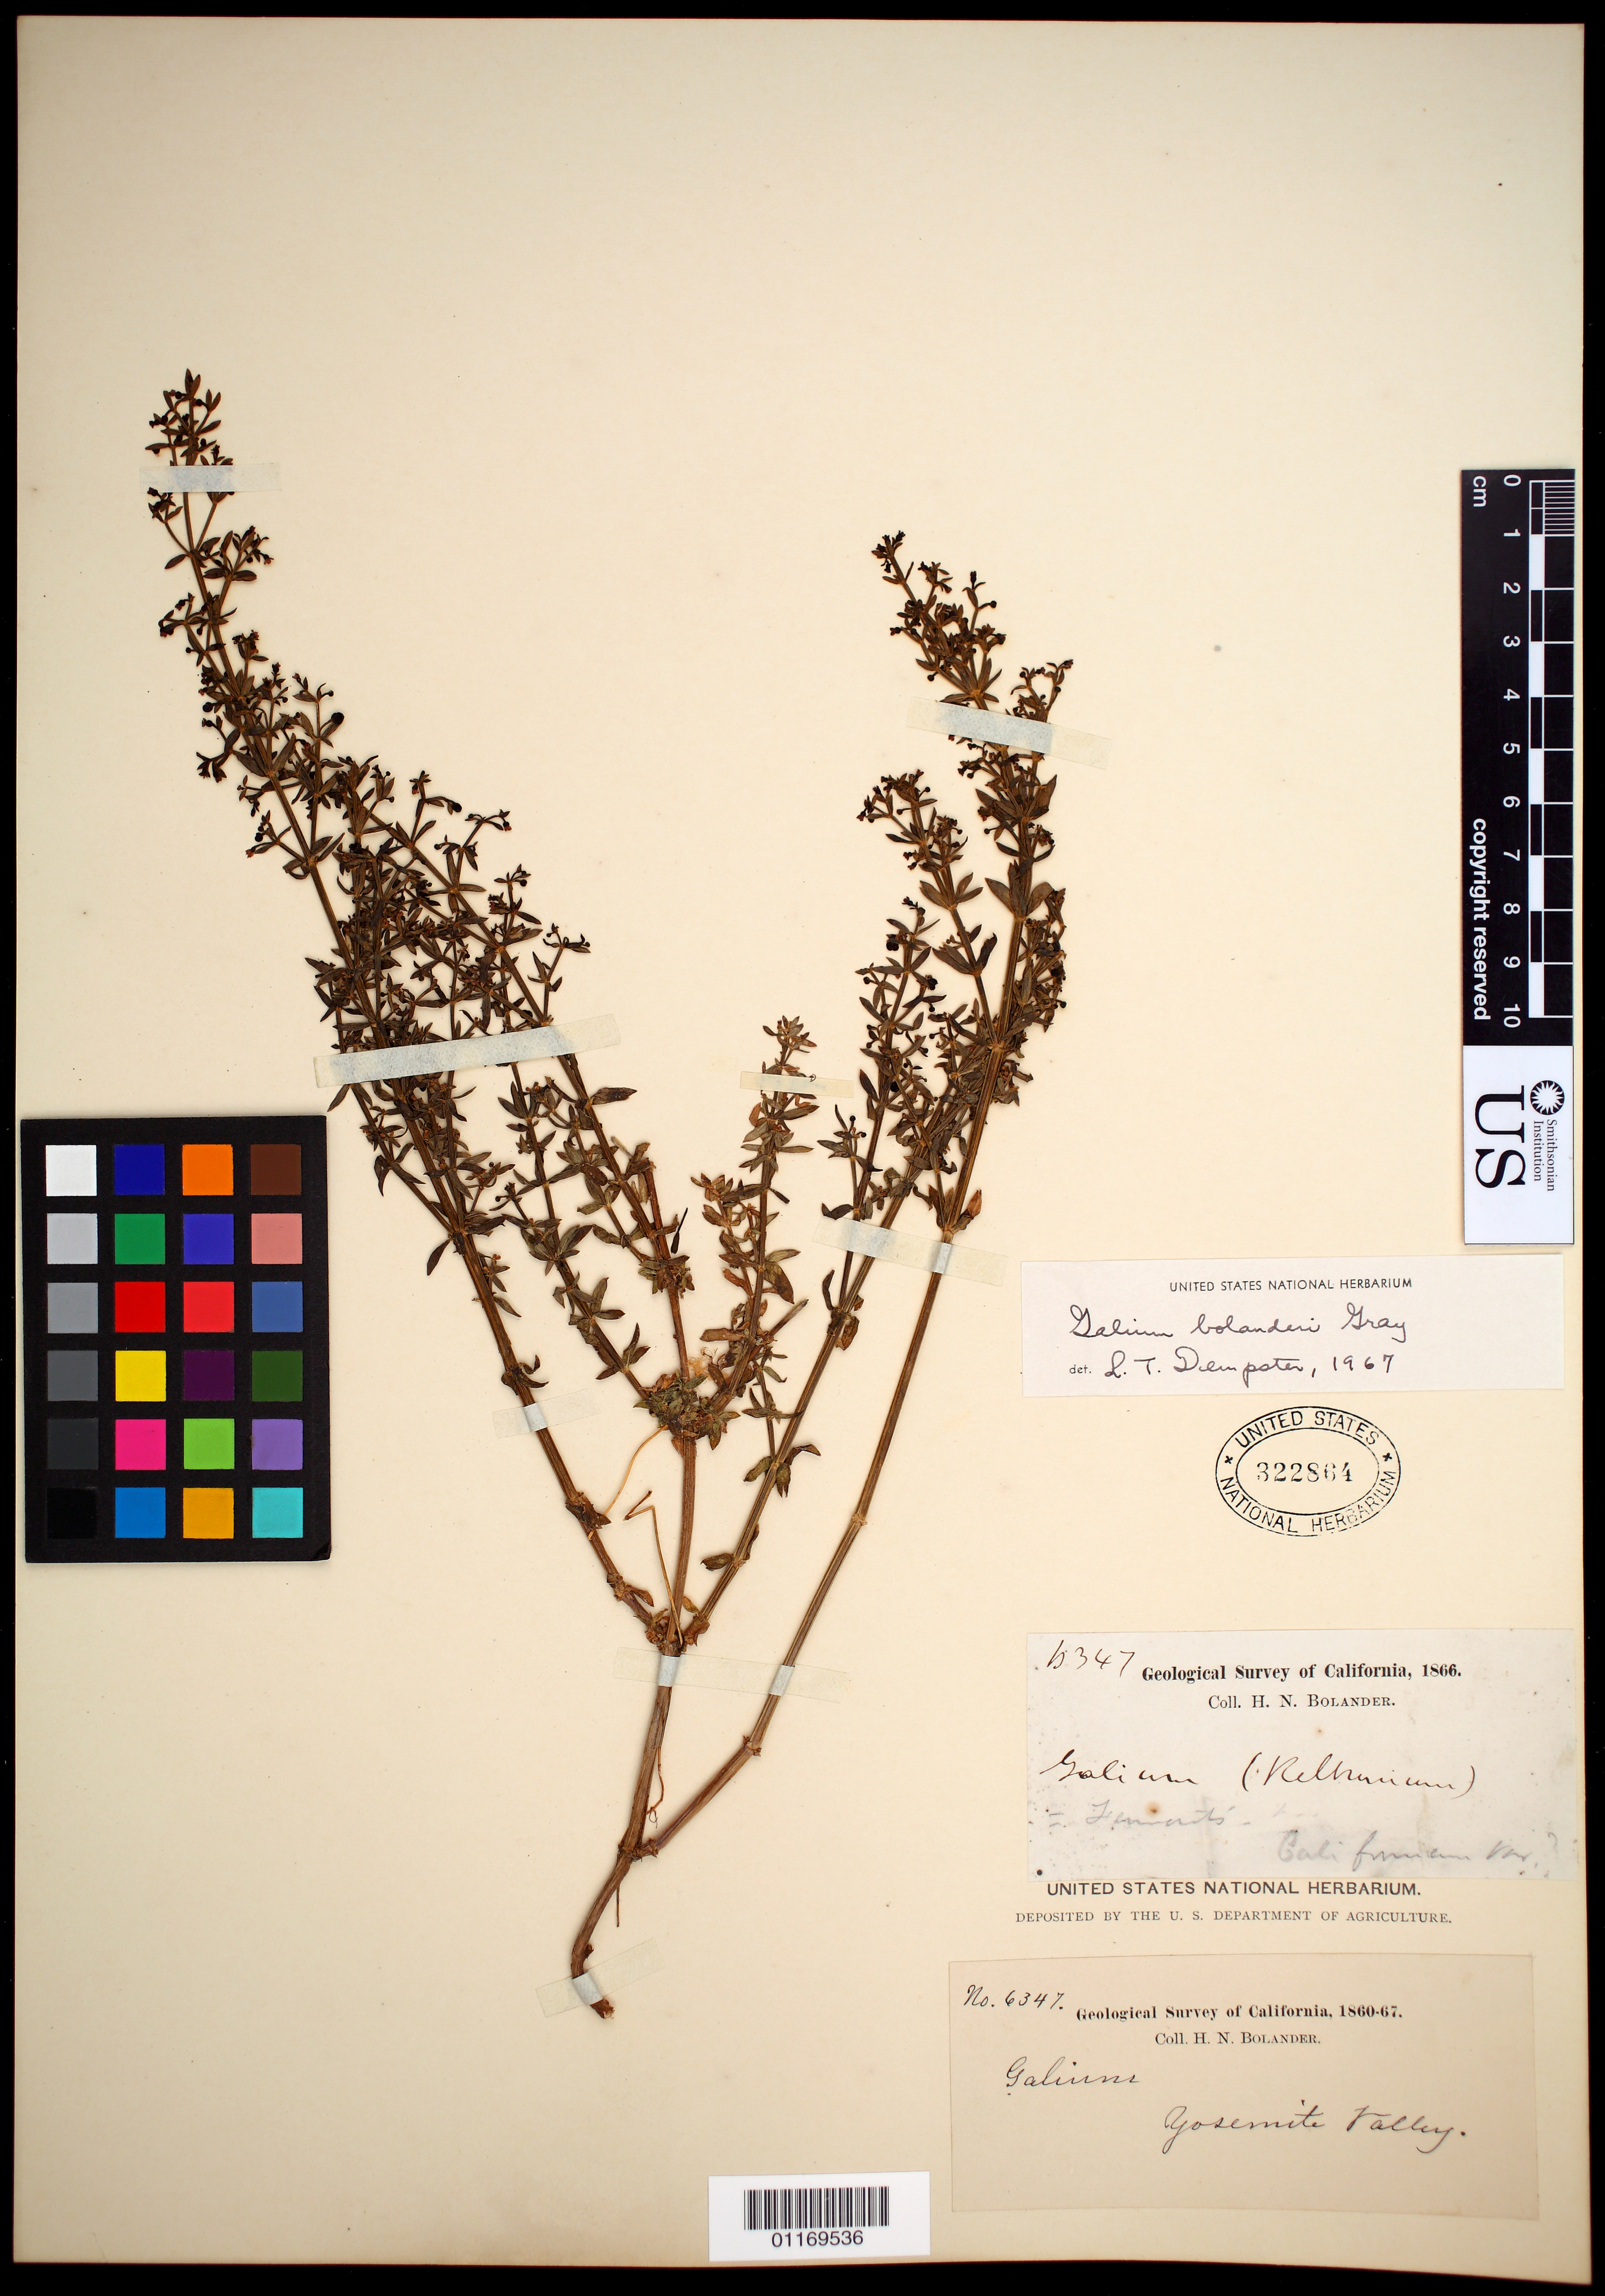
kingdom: Plantae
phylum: Tracheophyta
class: Magnoliopsida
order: Gentianales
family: Rubiaceae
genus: Galium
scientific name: Galium bolanderi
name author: A. Gray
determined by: Dempster, L. T.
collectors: H. Bolander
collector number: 6347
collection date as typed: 1866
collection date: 1866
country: United States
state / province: California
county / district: Mariposa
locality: Yosemite Valley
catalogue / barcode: US 322864